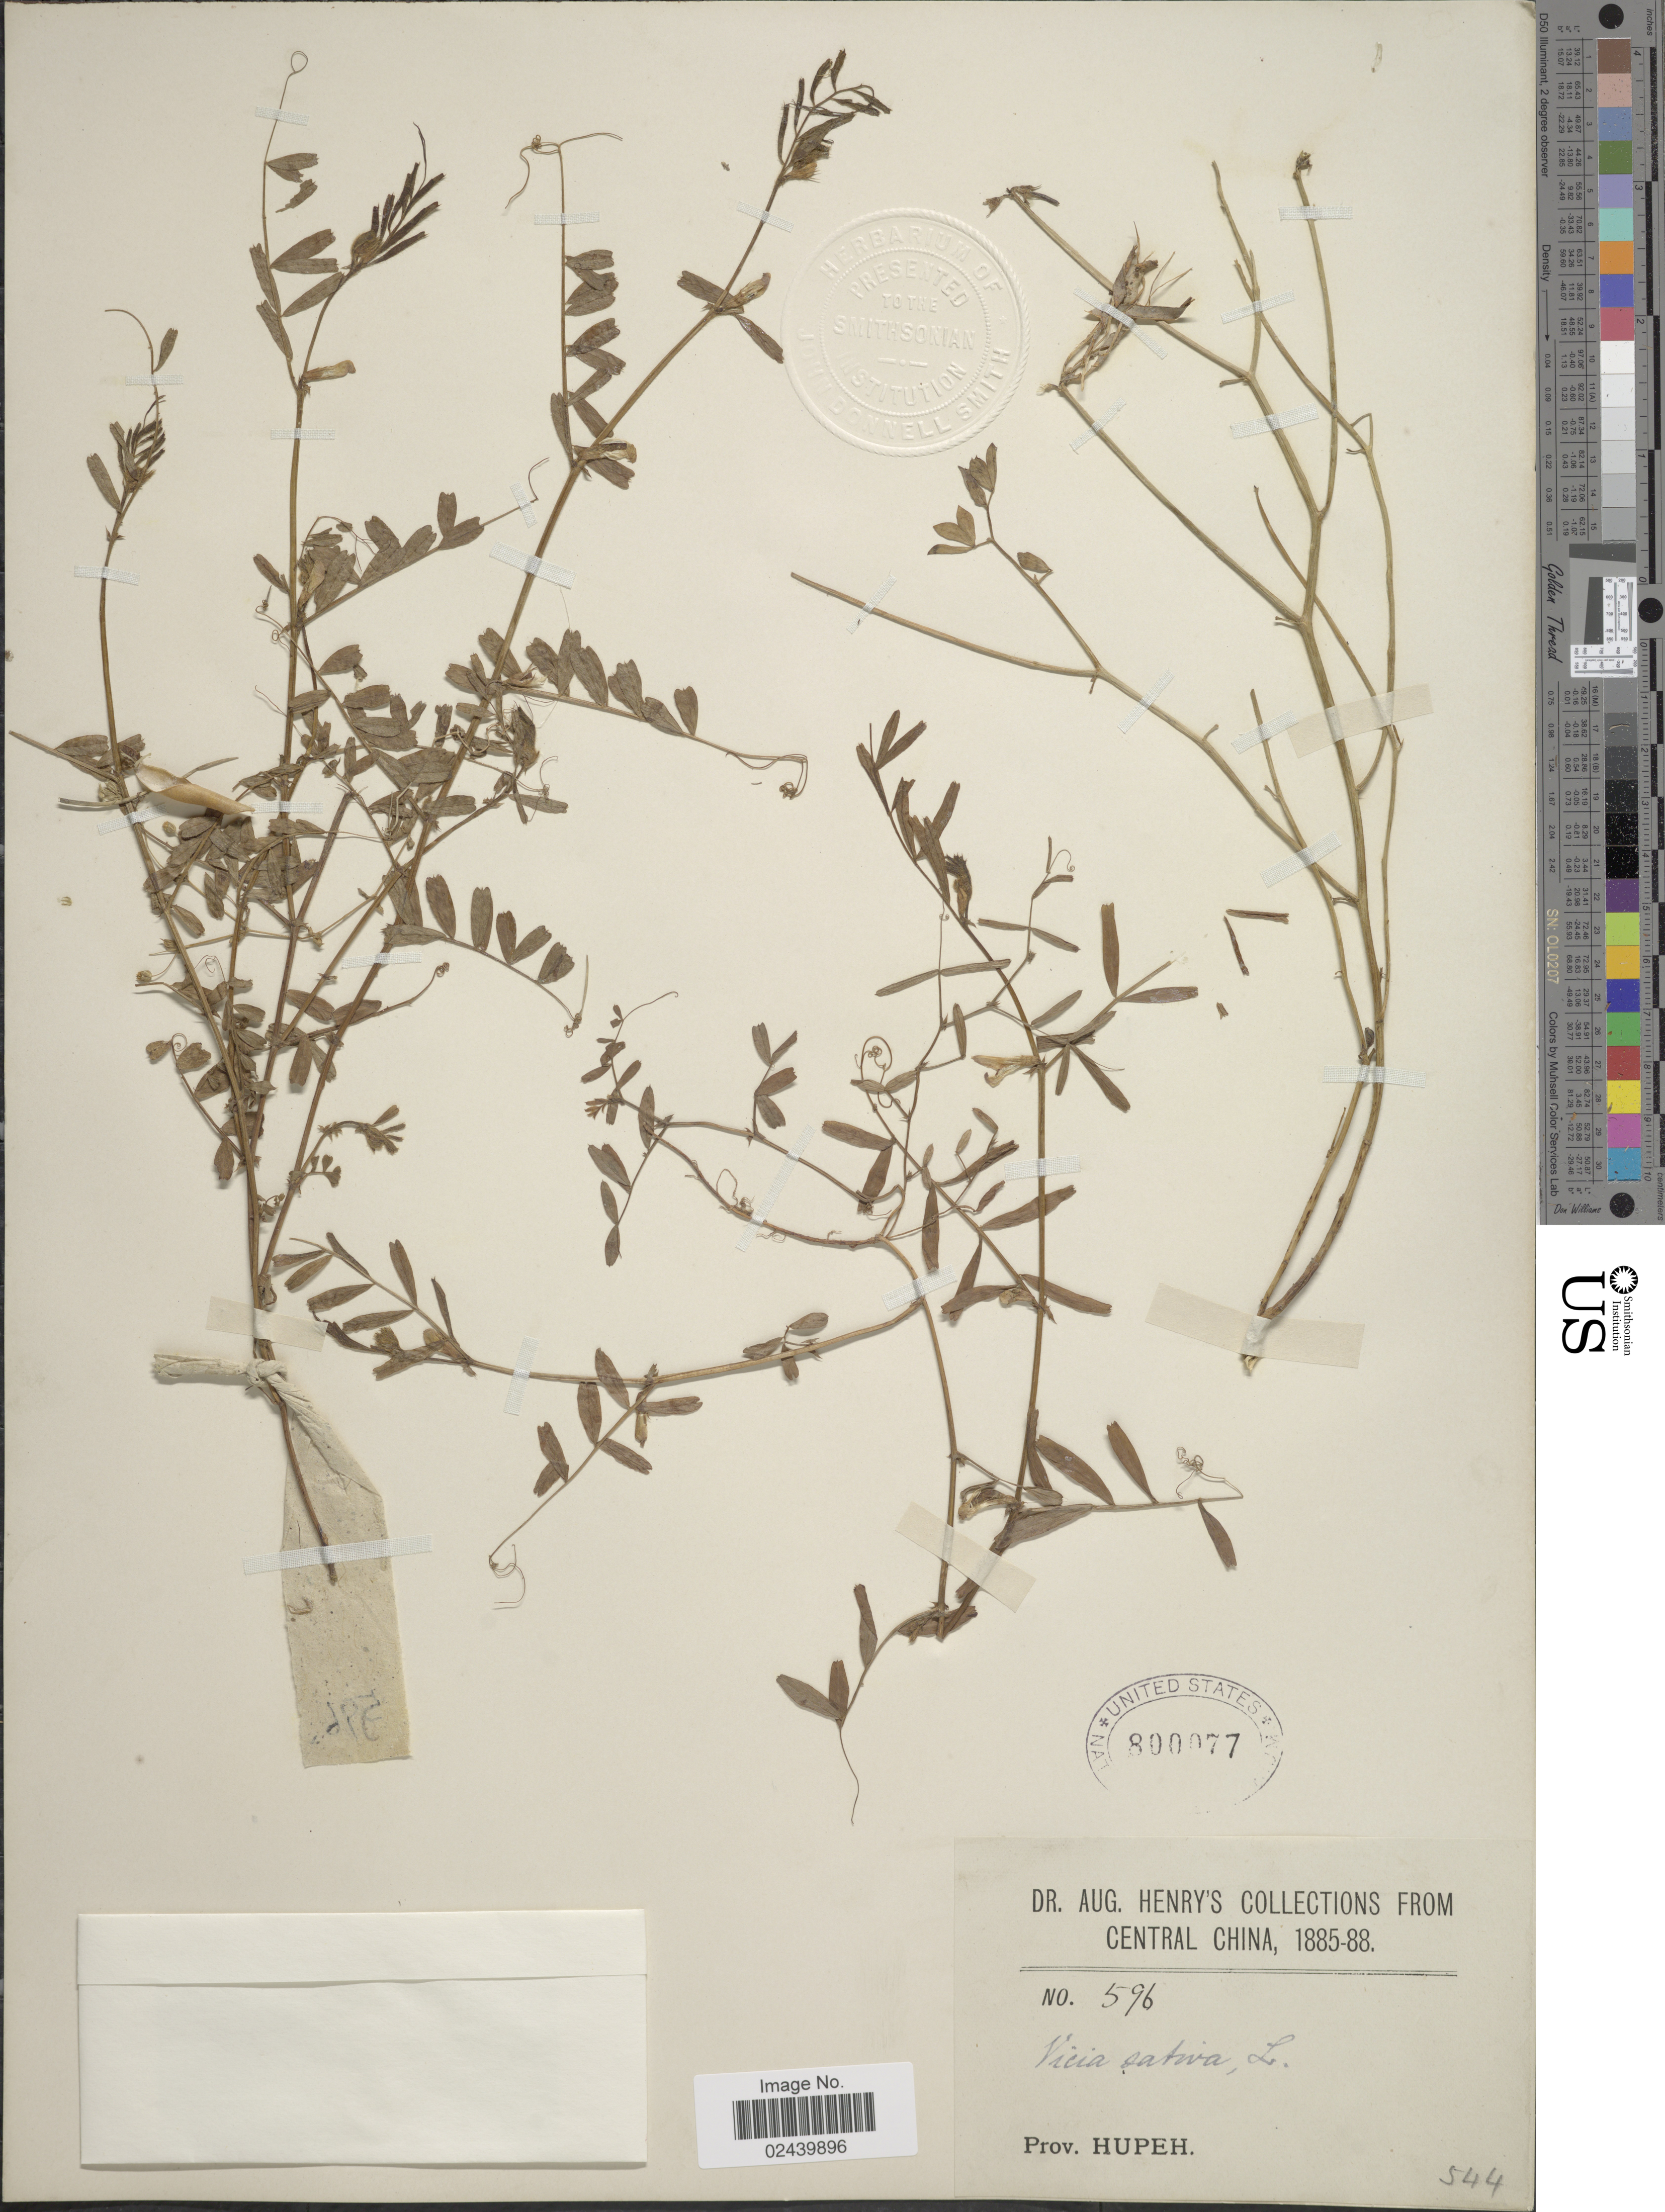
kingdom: Plantae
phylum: Tracheophyta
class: Magnoliopsida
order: Fabales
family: Fabaceae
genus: Vicia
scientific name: Vicia sativa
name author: L.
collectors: A. Henry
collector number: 596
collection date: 1885/1888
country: China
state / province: Hubei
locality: Central China. Prov. Hupeh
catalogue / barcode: US 800077